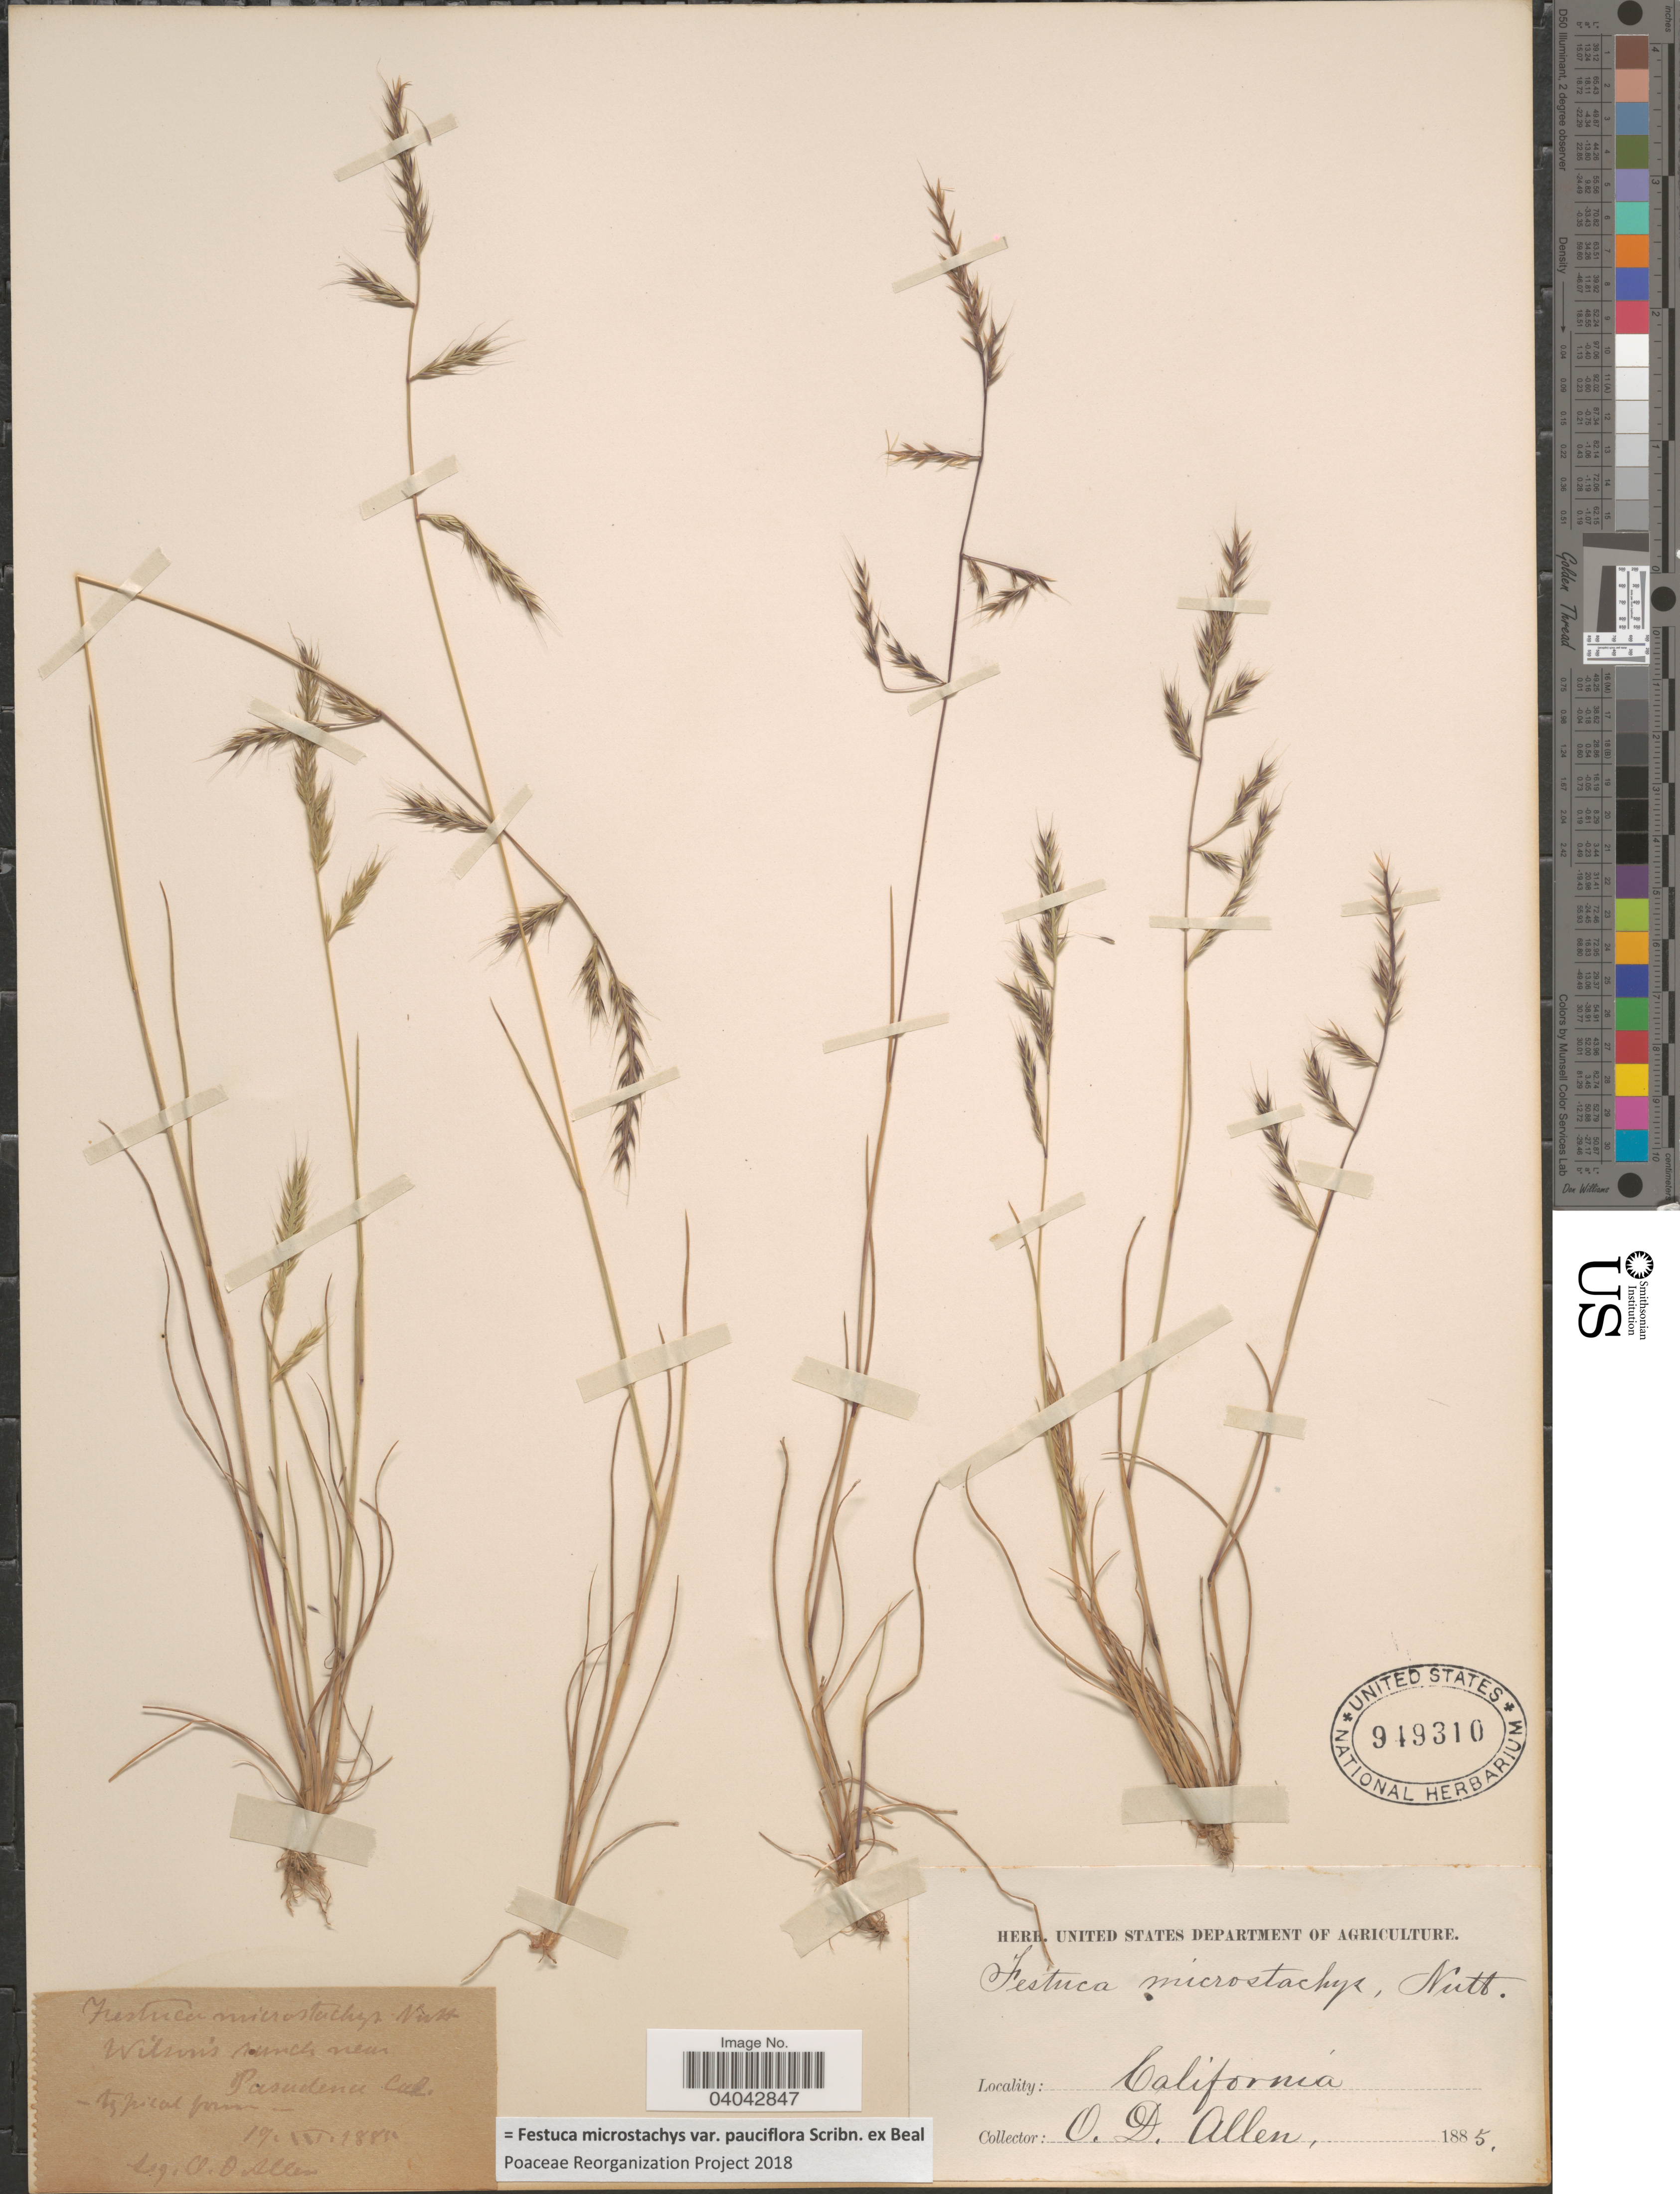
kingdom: Plantae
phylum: Tracheophyta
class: Liliopsida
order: Poales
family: Poaceae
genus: Festuca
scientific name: Festuca microstachys var. pauciflora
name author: Scribn. ex W.J. Beal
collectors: O. D. Allen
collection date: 1885-04-19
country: United States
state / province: California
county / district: Los Angeles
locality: Pasadena.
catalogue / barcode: US 949310